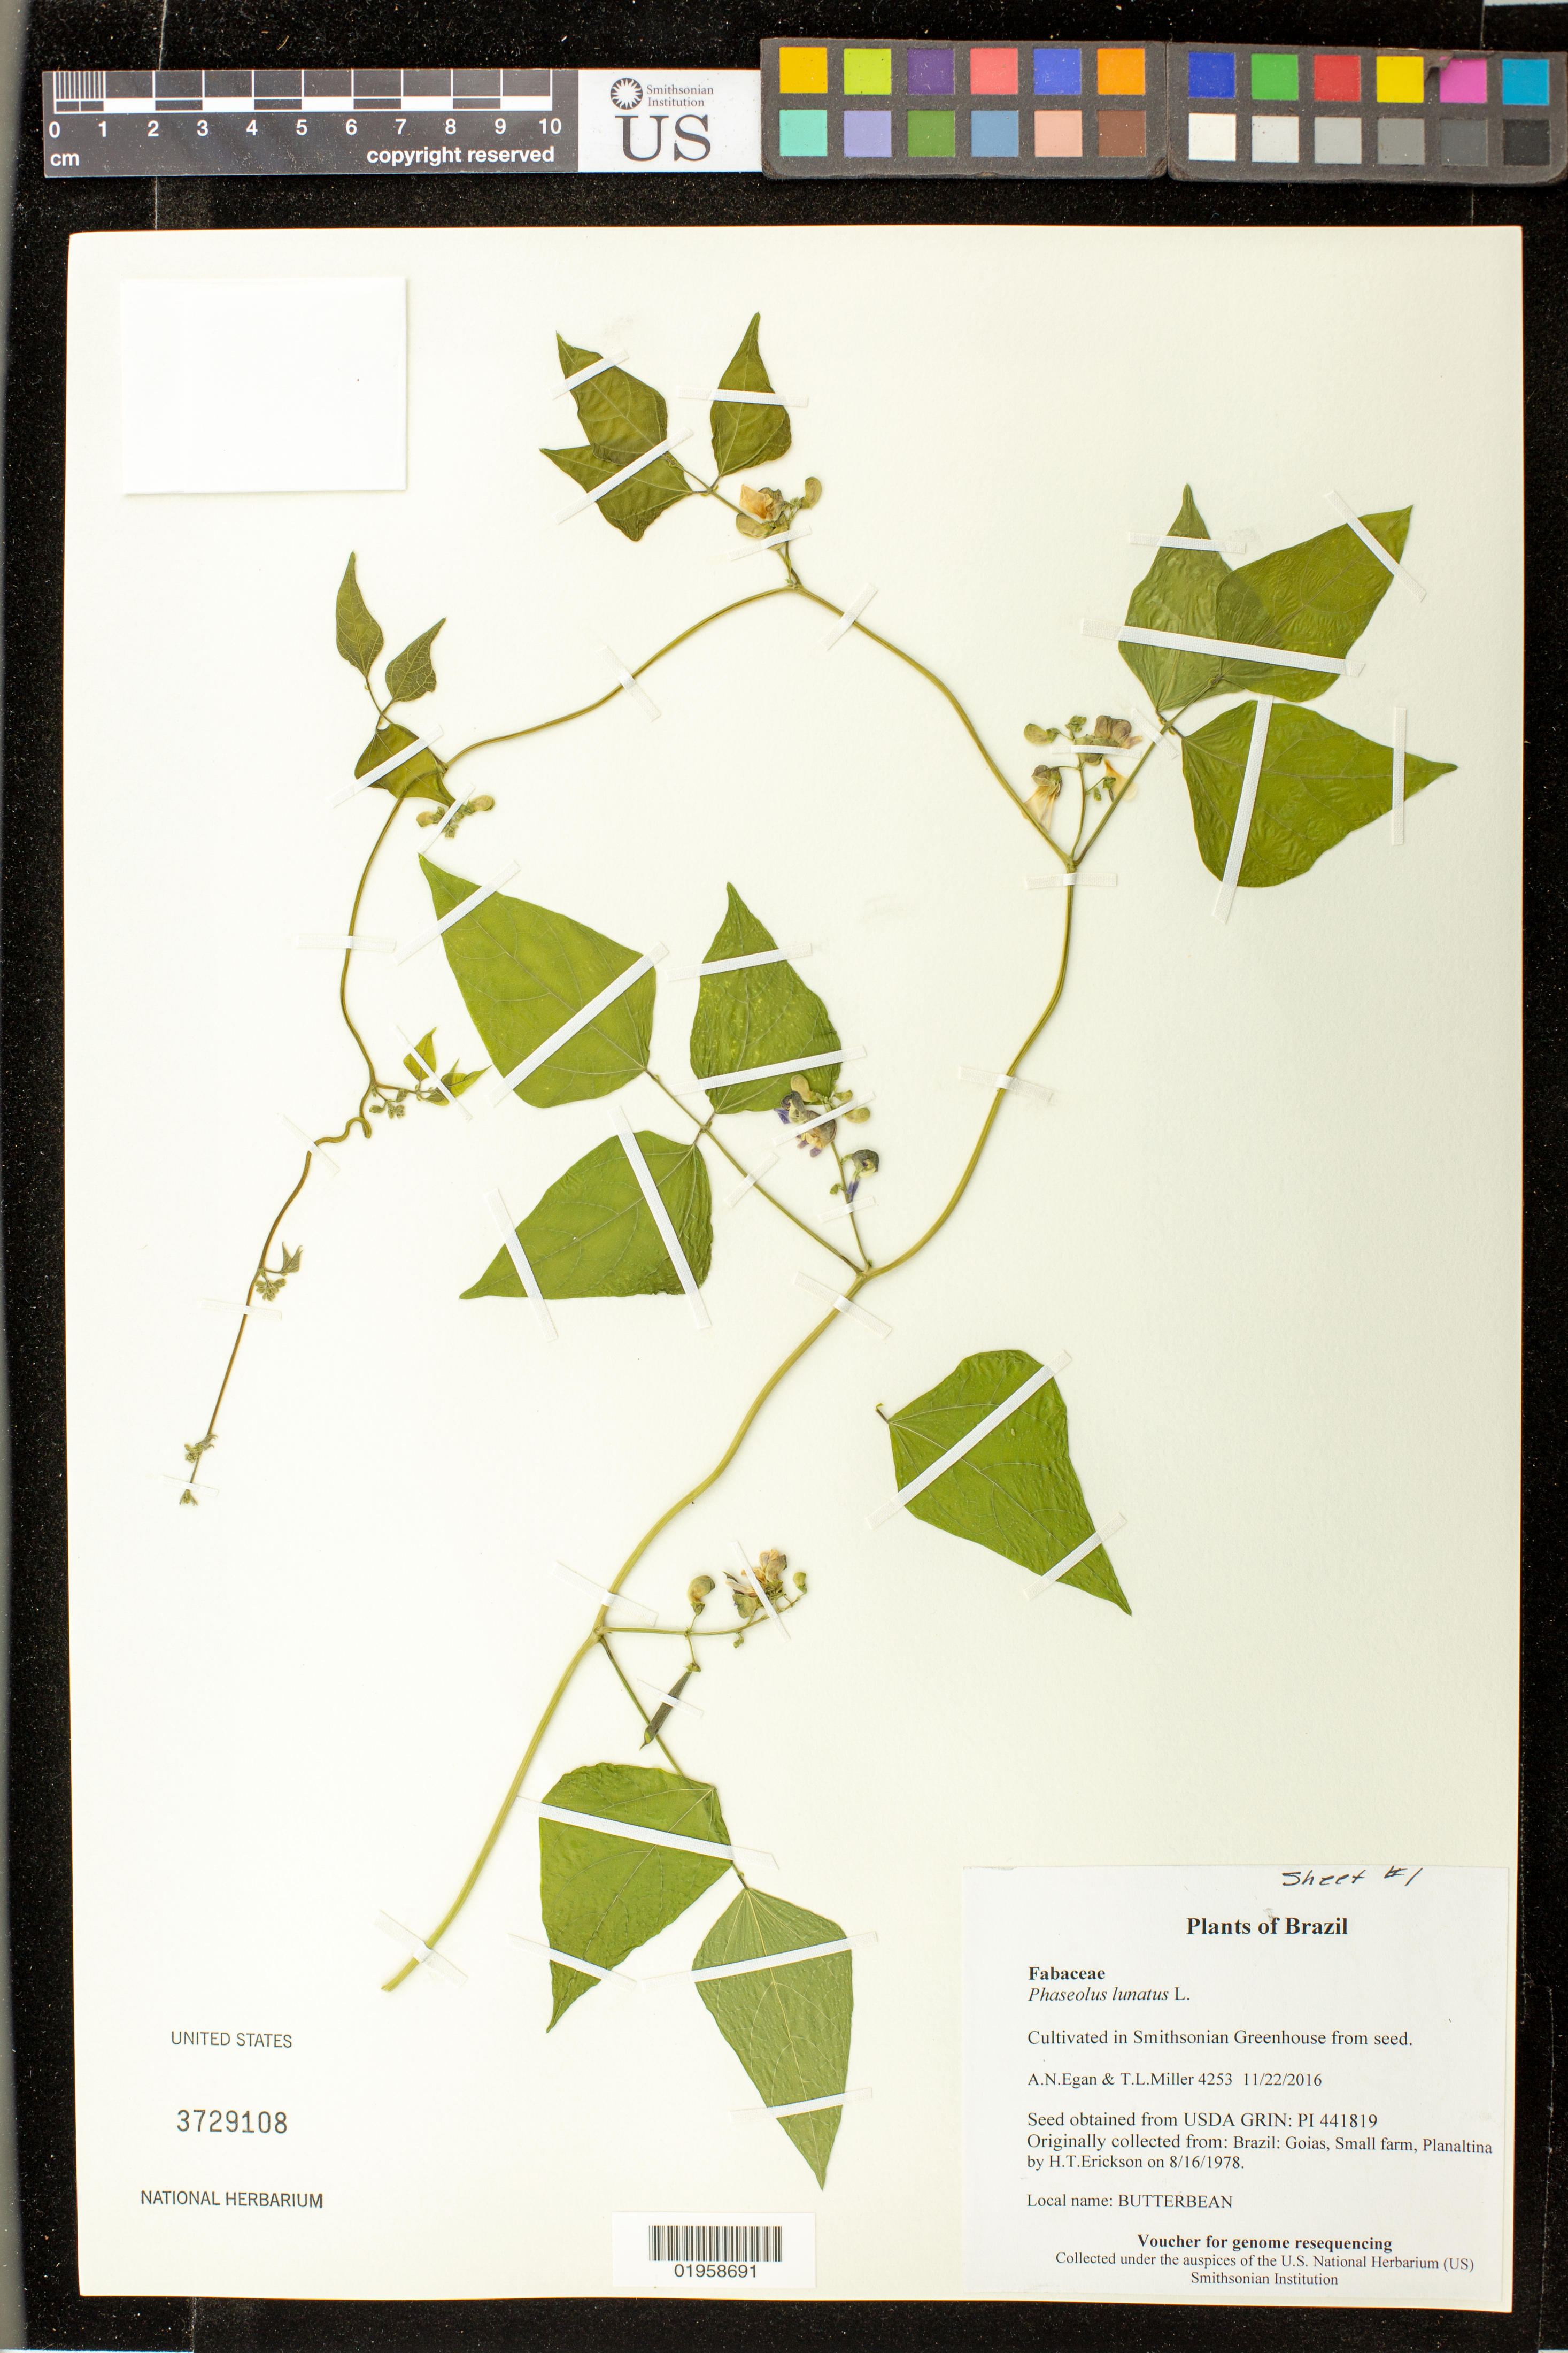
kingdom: Plantae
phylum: Tracheophyta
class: Magnoliopsida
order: Fabales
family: Fabaceae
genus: Phaseolus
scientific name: Phaseolus lunatus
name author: L.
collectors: A. N. Egan & T. L. Miller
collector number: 4253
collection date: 2016-11-22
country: United States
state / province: Maryland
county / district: Prince George's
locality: Smithsonian's Museum Support Ctr; 4210 Suitland Pkwy., NMNH Botany Research Greenhouses. Suitland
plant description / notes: Originally collected in Brazil, Goias, Small farm, Planaltina on 1978-08-16. H.T.Erickson (collector); Grown from seed acquired from the USDA's GRIN seed bank.; Butterbean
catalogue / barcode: US 3729108